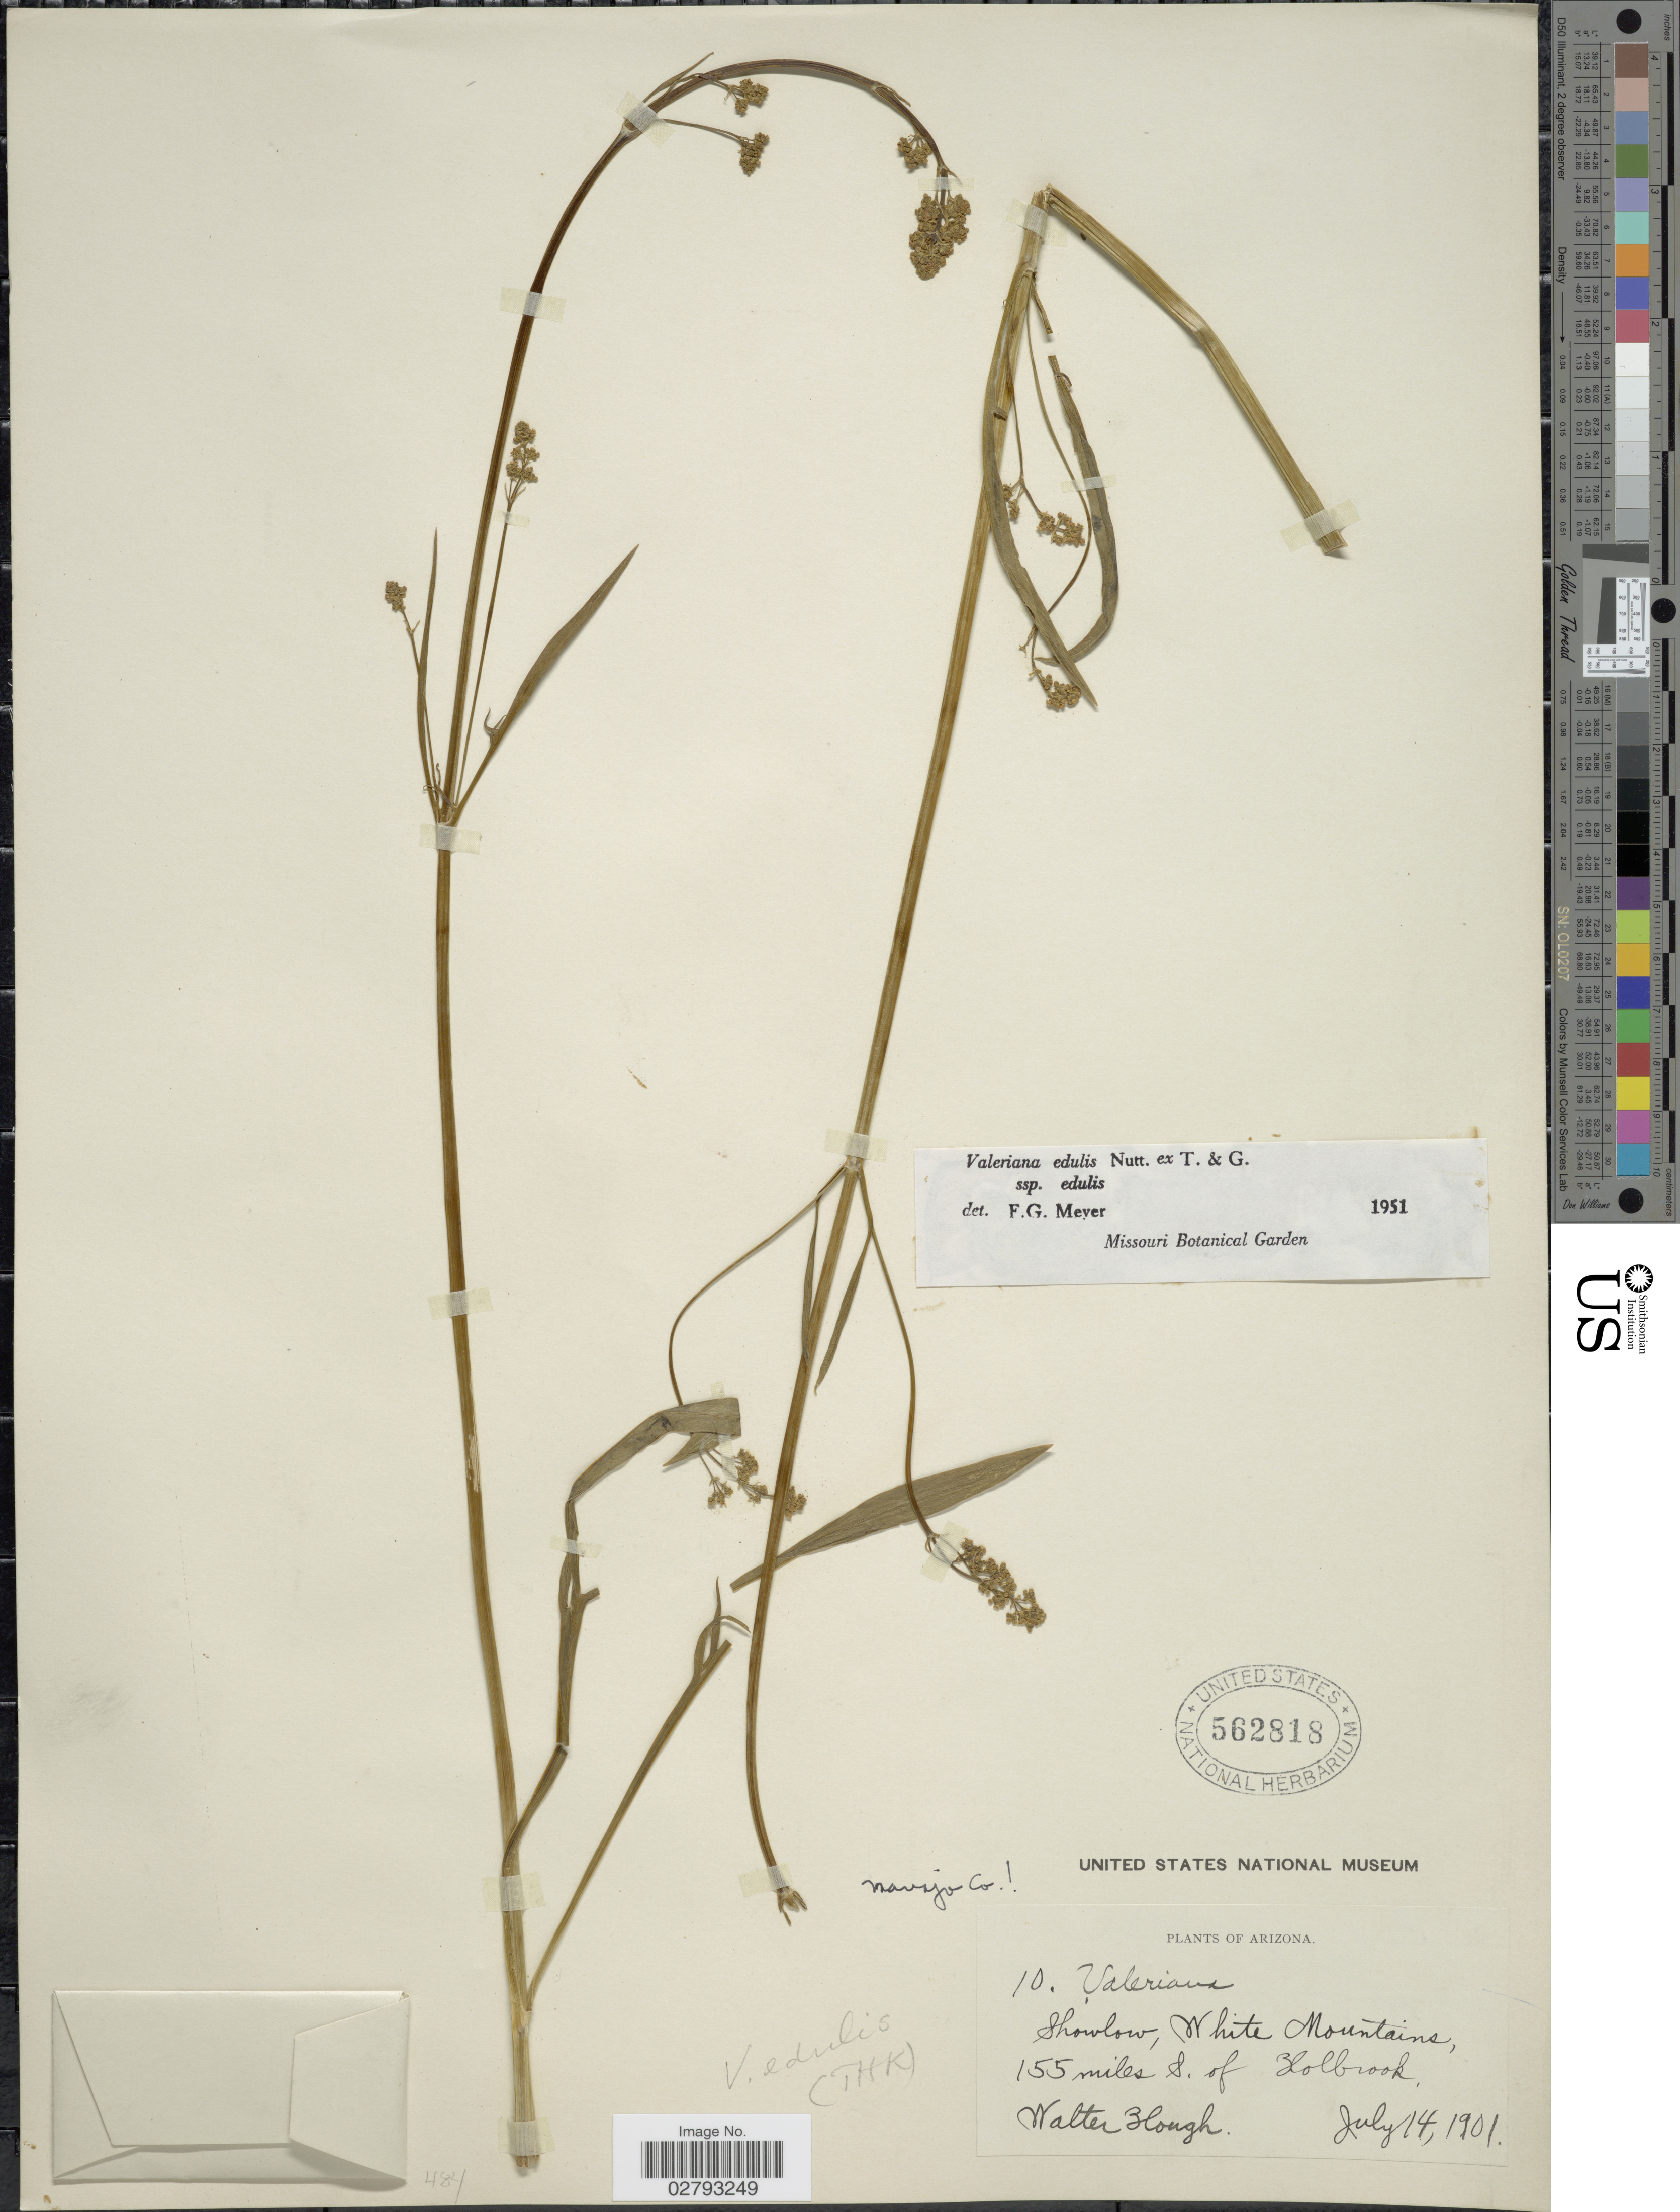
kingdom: Plantae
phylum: Tracheophyta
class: Magnoliopsida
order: Dipsacales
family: Caprifoliaceae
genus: Valeriana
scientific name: Valeriana edulis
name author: Nutt.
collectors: W. Hough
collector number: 10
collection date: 1901-07-14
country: United States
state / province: Arizona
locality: Showlow, White Mountains, 155 miles S. of Holbrook, Navajo Co.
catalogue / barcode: US 562818